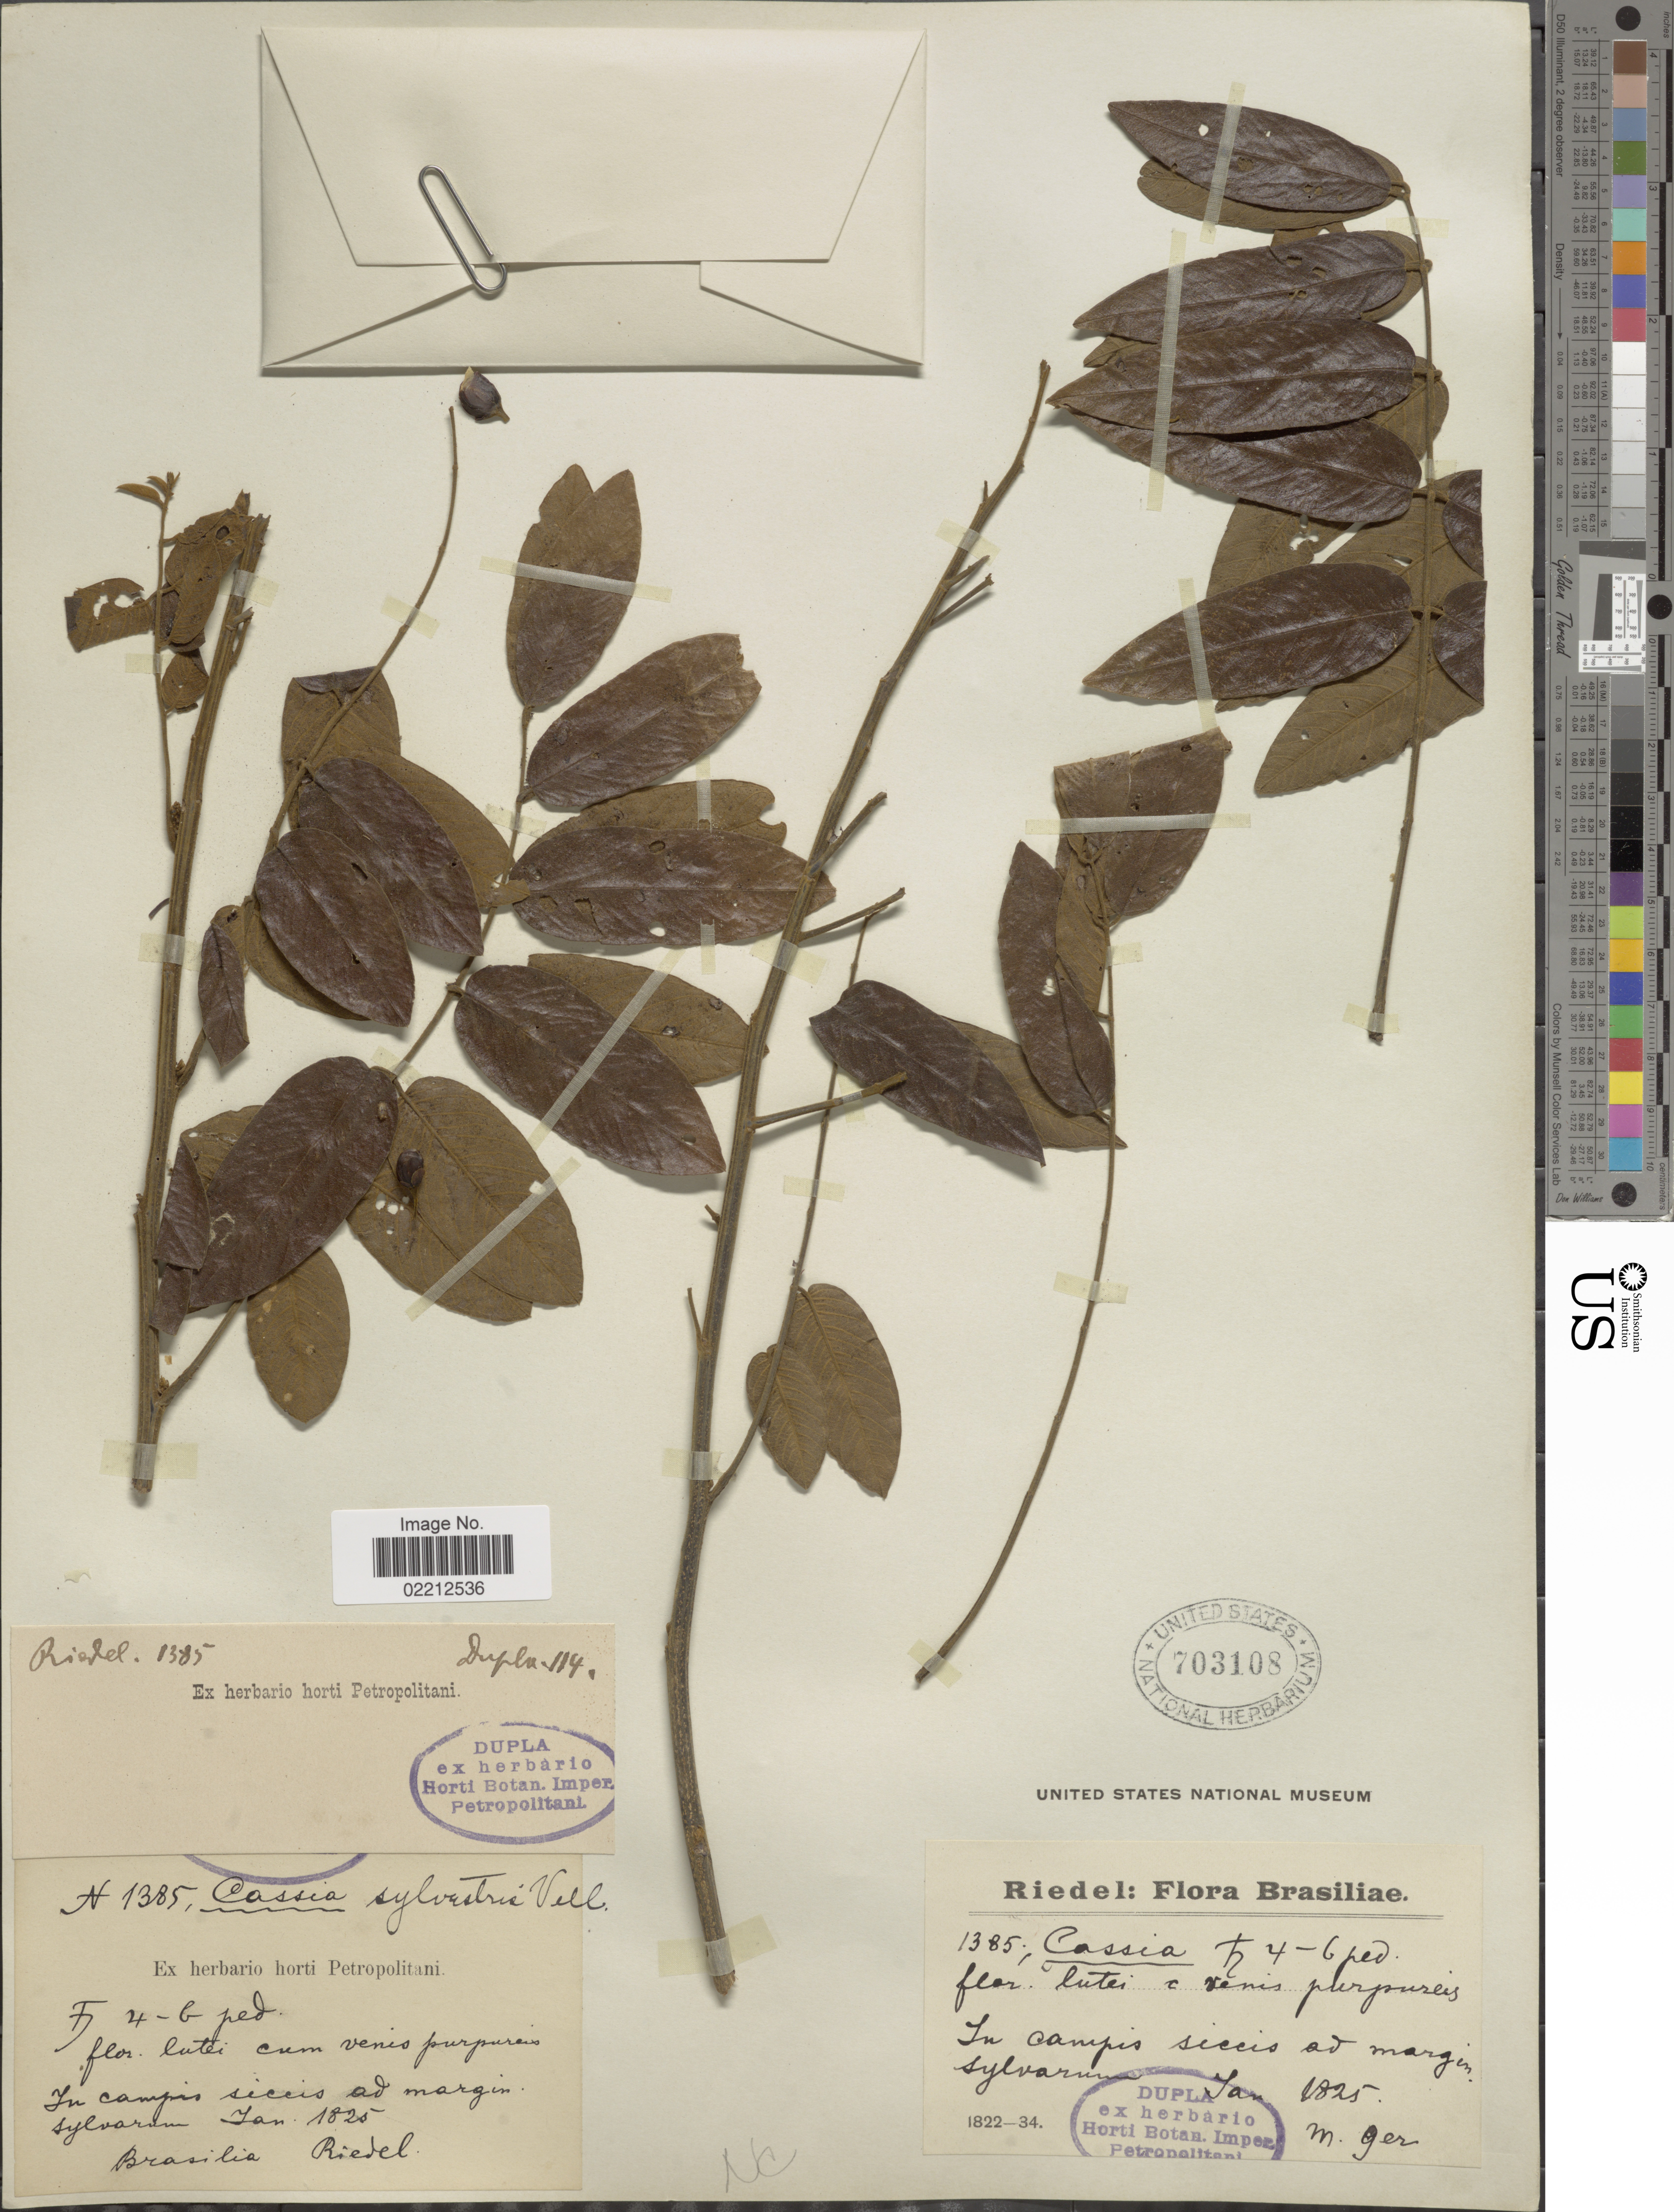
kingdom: Plantae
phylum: Tracheophyta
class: Magnoliopsida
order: Fabales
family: Fabaceae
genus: Senna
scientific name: Senna silvestris var. silvestris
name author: (Vell.) H.S. Irwin & Barneby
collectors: Riedel, --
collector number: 1385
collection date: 1825-01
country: Brazil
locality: In campis siccis ad margin, sylvarum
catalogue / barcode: US 703108